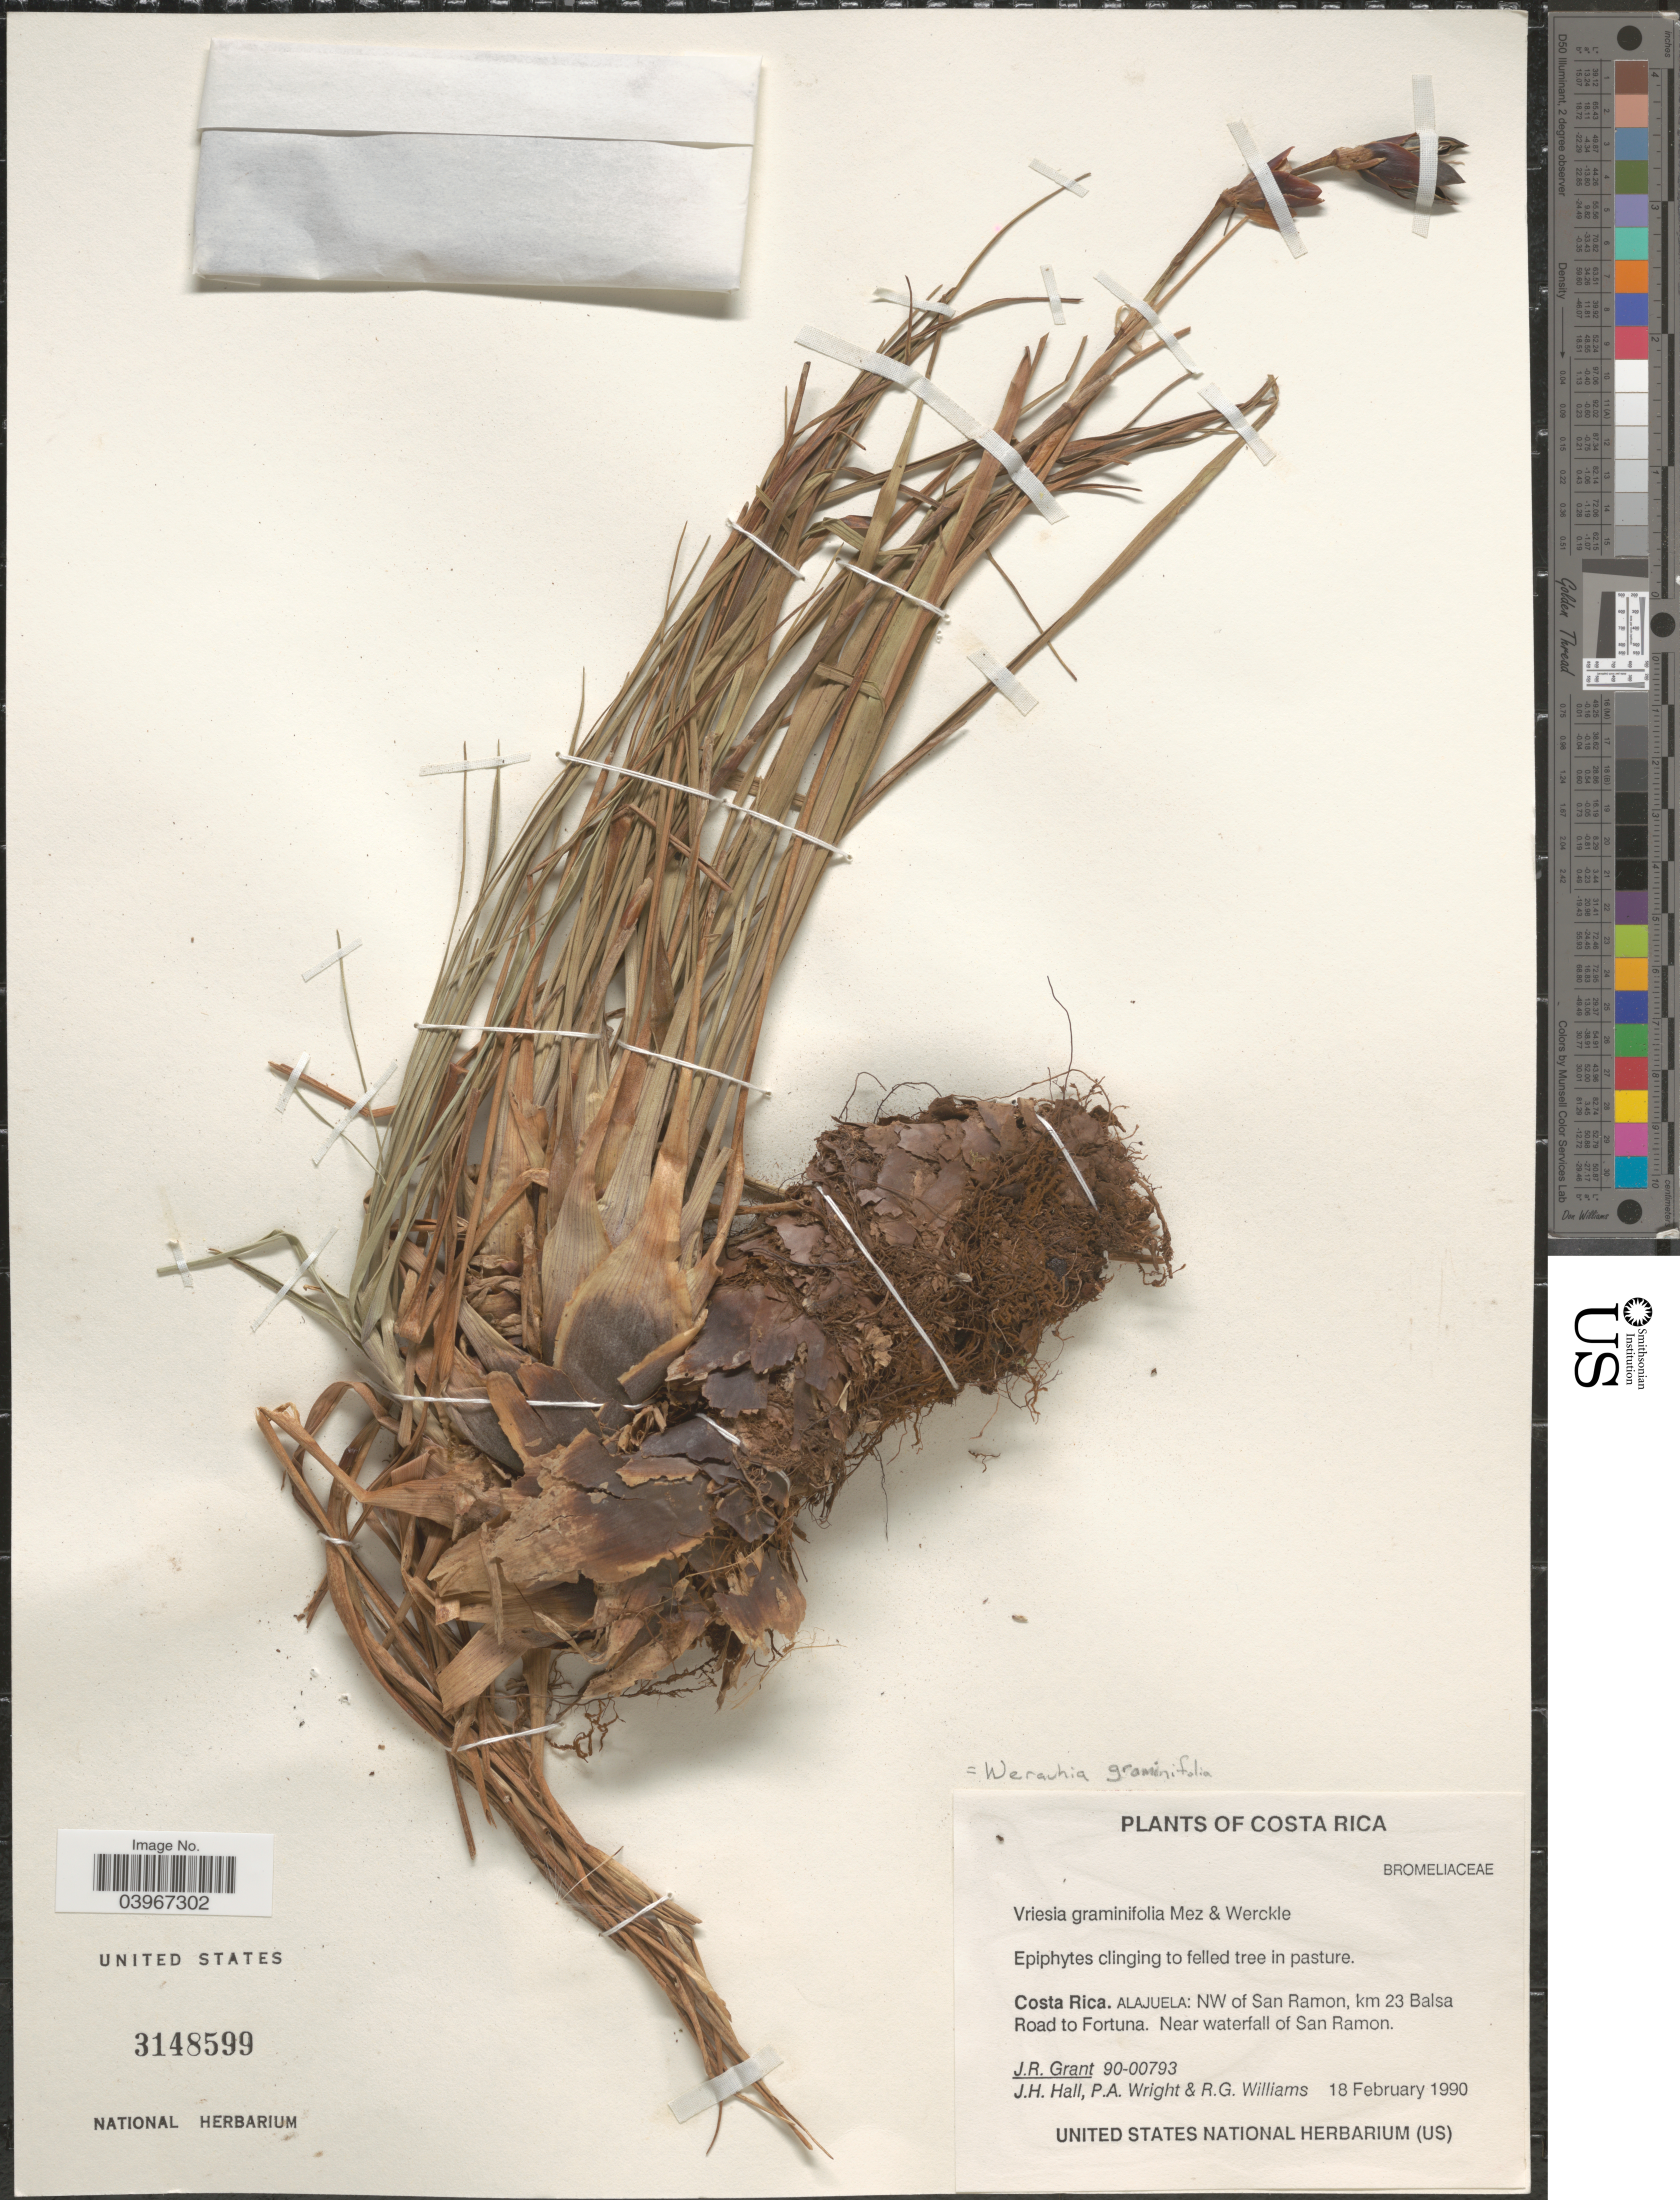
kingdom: Plantae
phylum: Tracheophyta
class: Liliopsida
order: Poales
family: Bromeliaceae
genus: Werauhia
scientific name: Werauhia graminifolia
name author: (Mez & Wercklé) J.R. Grant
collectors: J. Grant, J. Hall, P. A. Wright & R. G. Williams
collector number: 90-00793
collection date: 1990-02-18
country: Costa Rica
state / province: Alajuela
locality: NW of San Ramon, km 23 Balsa Road to Fortuna. Near waterfall of San Ramon.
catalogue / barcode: US 3148599